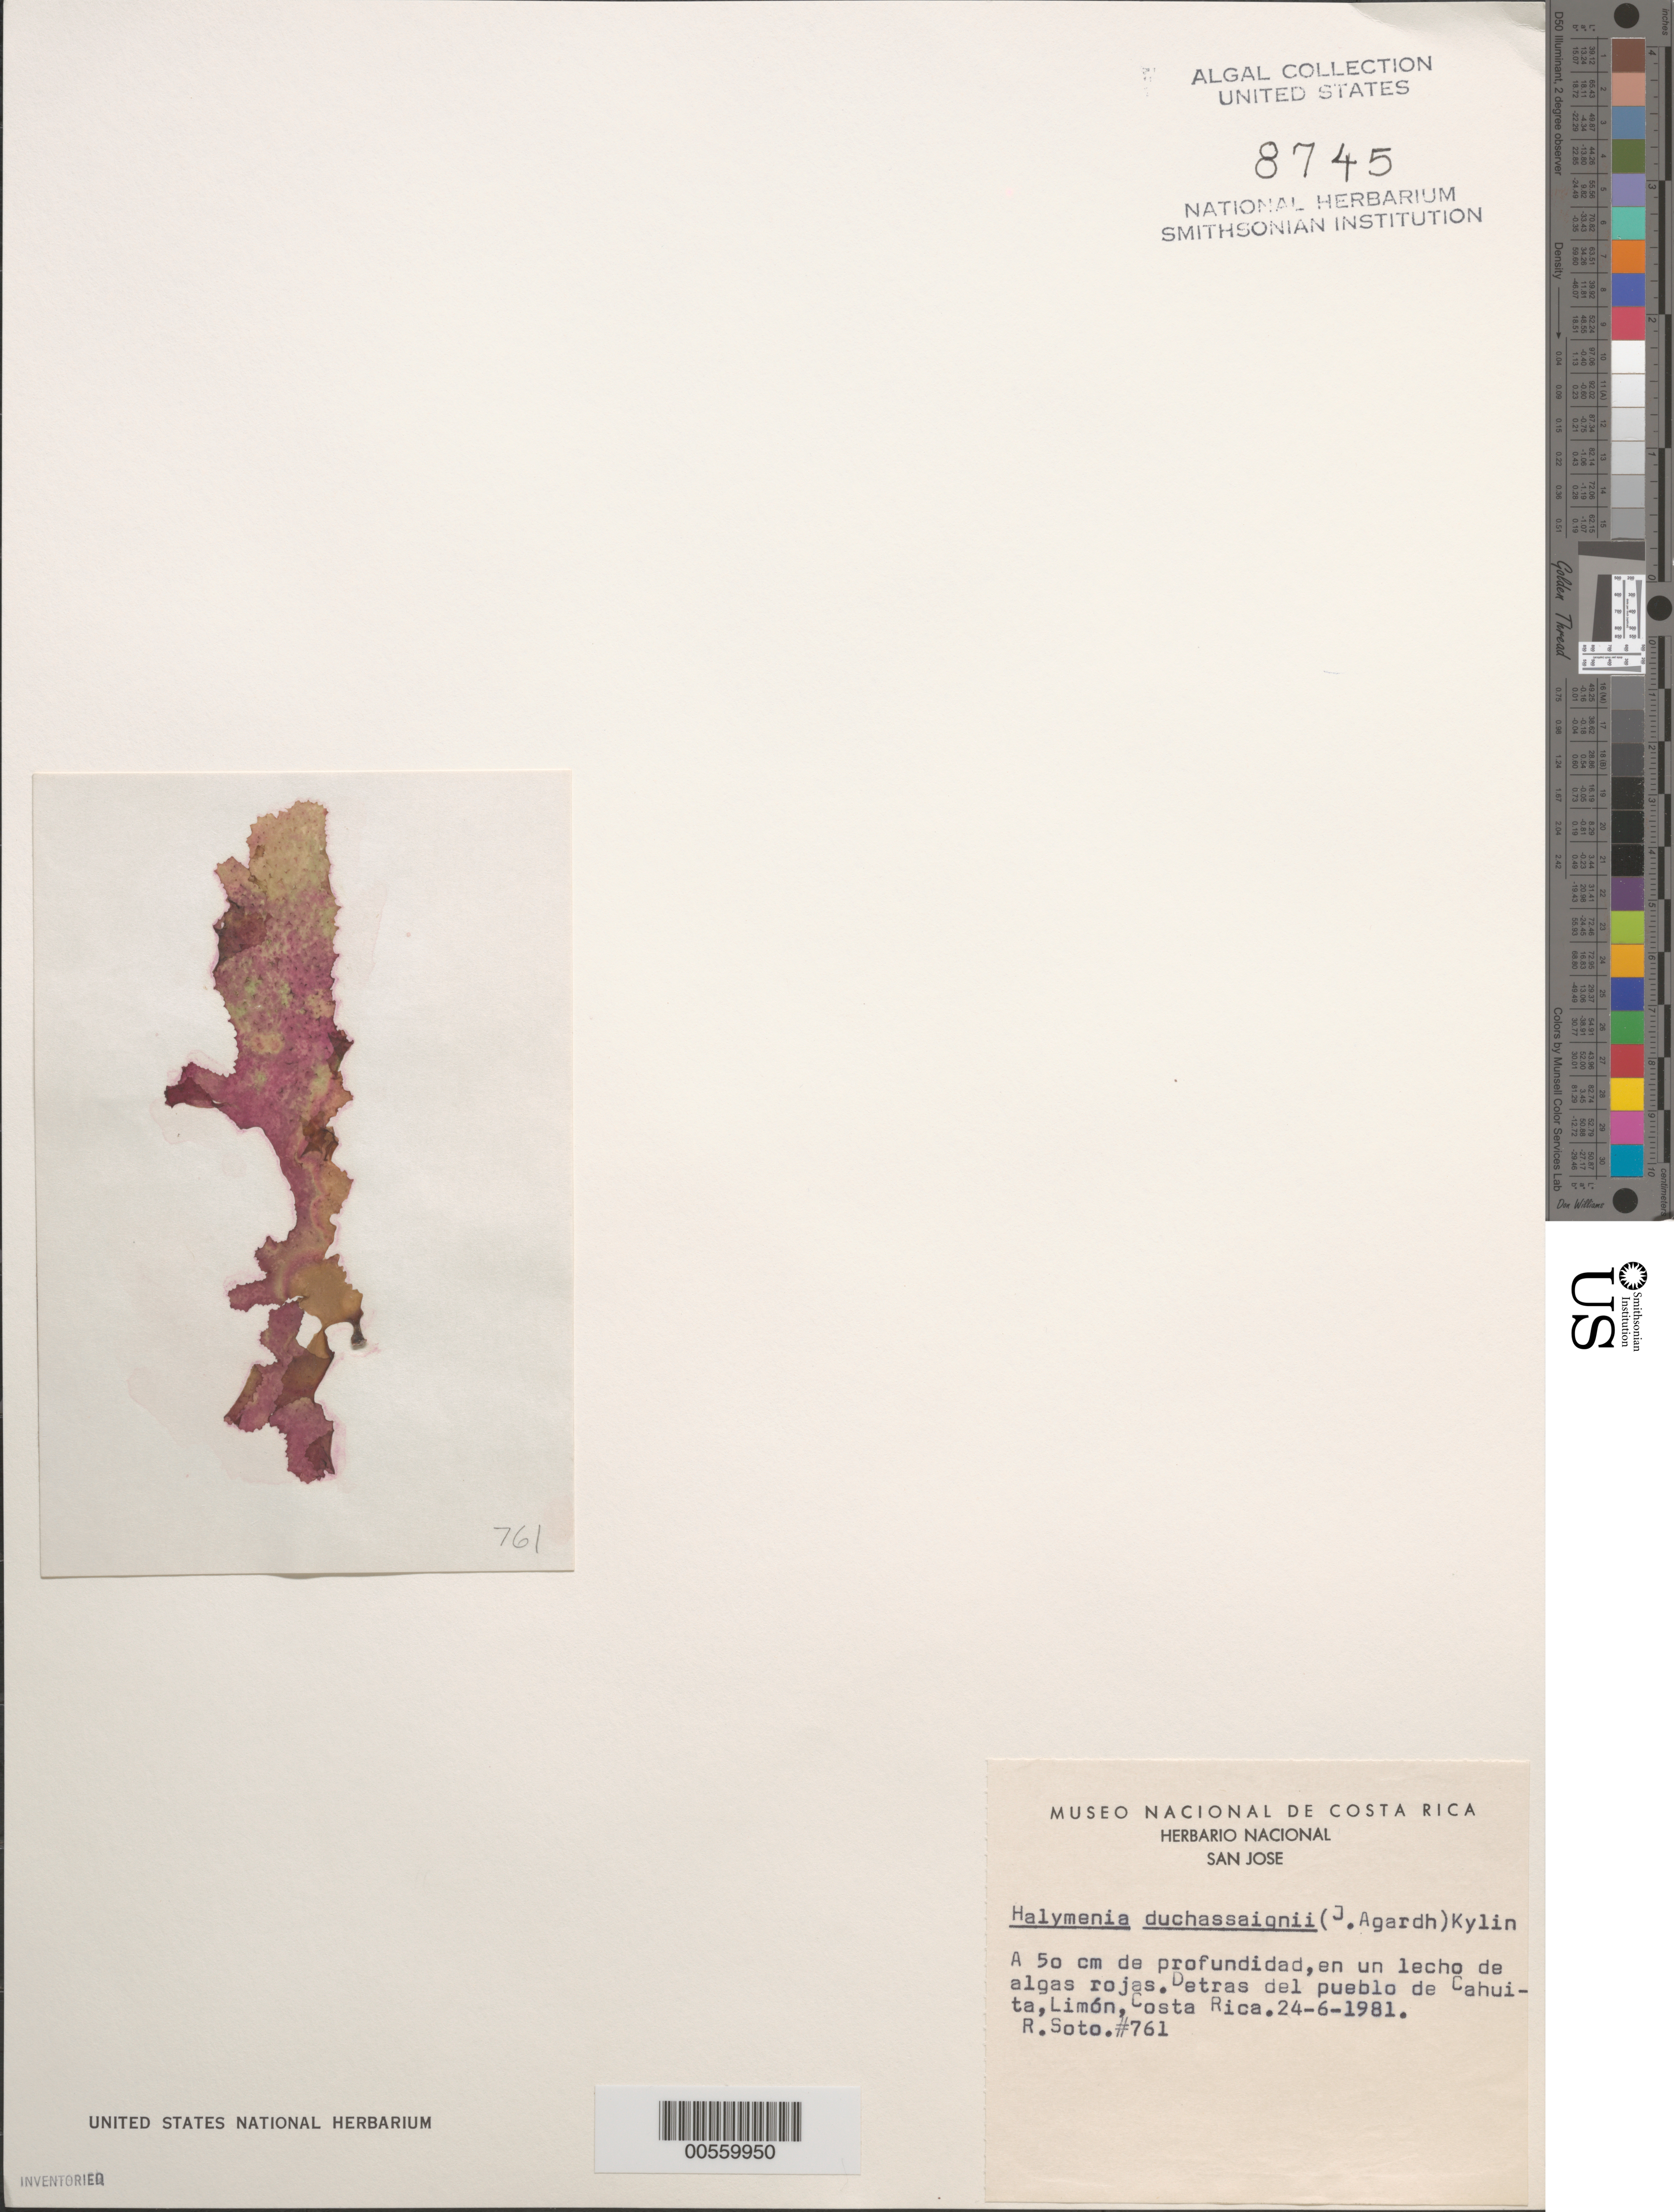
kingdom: Plantae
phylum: Rhodophyta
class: Florideophyceae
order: Halymeniales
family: Halymeniaceae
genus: Halymenia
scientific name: Halymenia duchassaignii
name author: (J. Agardh) Kylin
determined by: Soto, R.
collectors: R. Soto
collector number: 761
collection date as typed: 24 Jun 1981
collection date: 1981-06-24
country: Costa Rica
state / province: Limón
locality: Cahuita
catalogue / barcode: US 8745